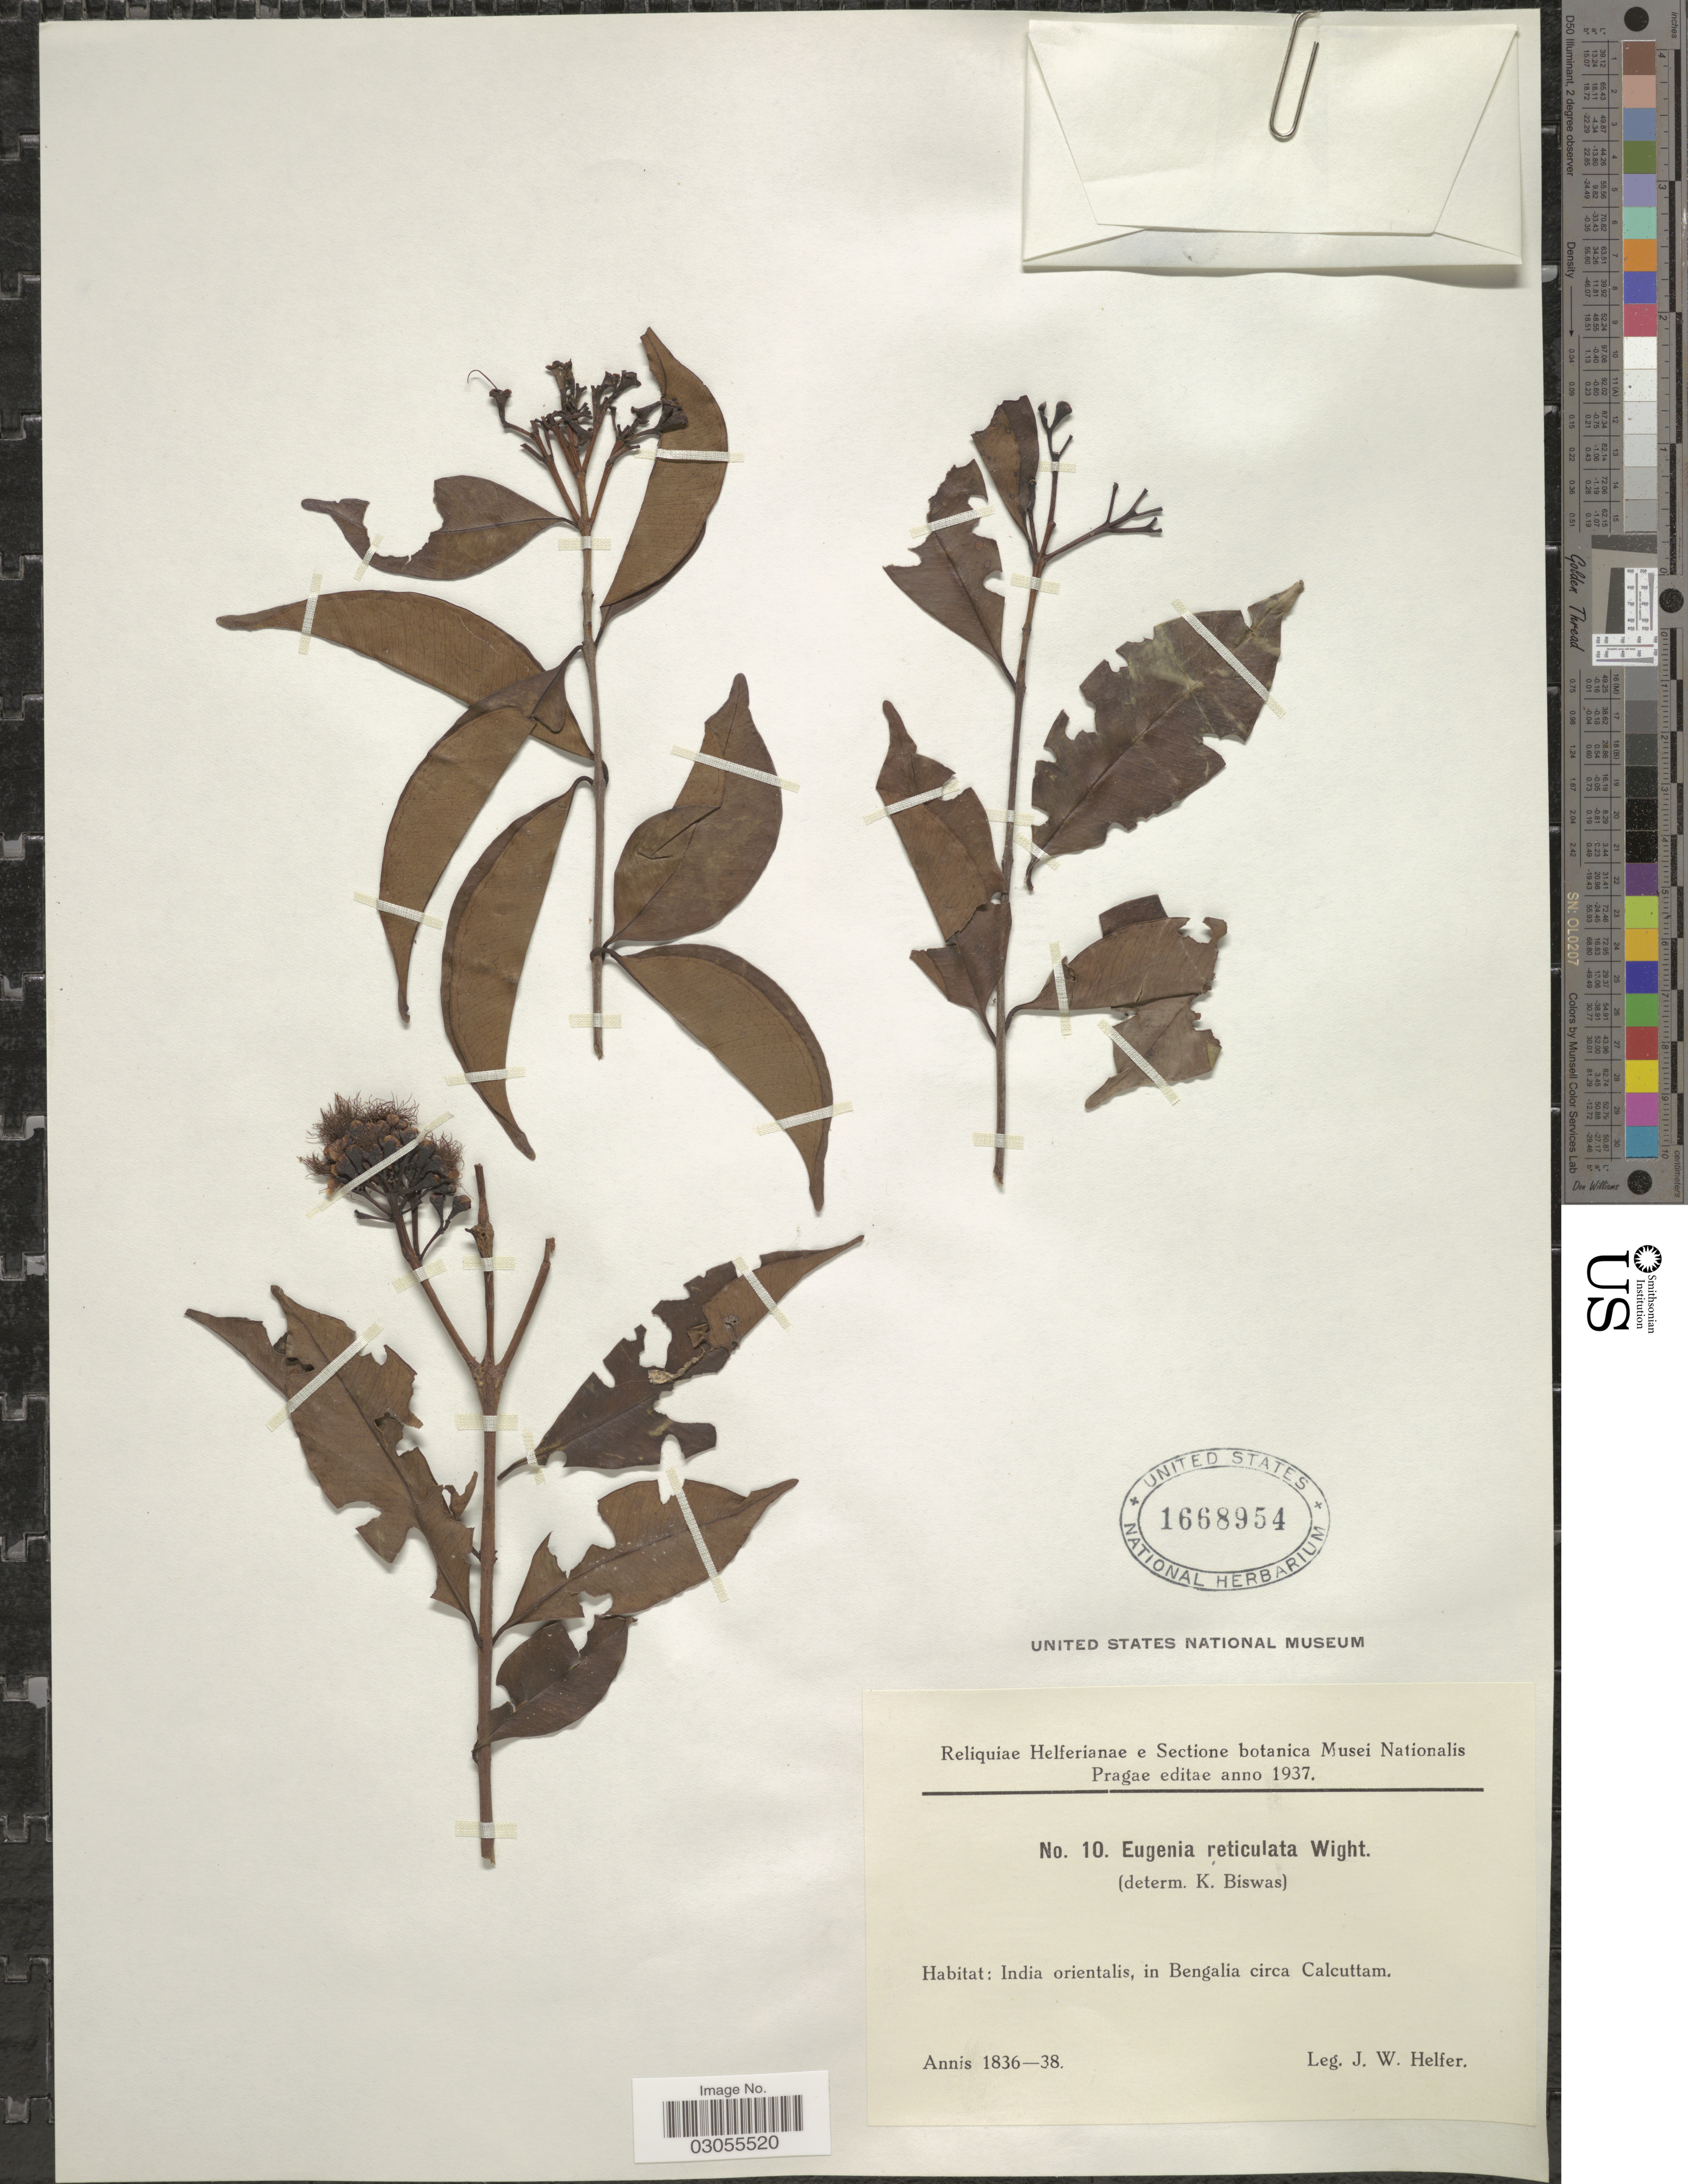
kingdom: Plantae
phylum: Tracheophyta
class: Magnoliopsida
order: Myrtales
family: Myrtaceae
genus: Syzygium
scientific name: Syzygium reticulatum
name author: (Wight) Walp.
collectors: J. W. Helfer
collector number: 10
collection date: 1836/1838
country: India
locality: India orientalis, in Bengalia circa Calcuttam.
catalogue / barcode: US 1668954